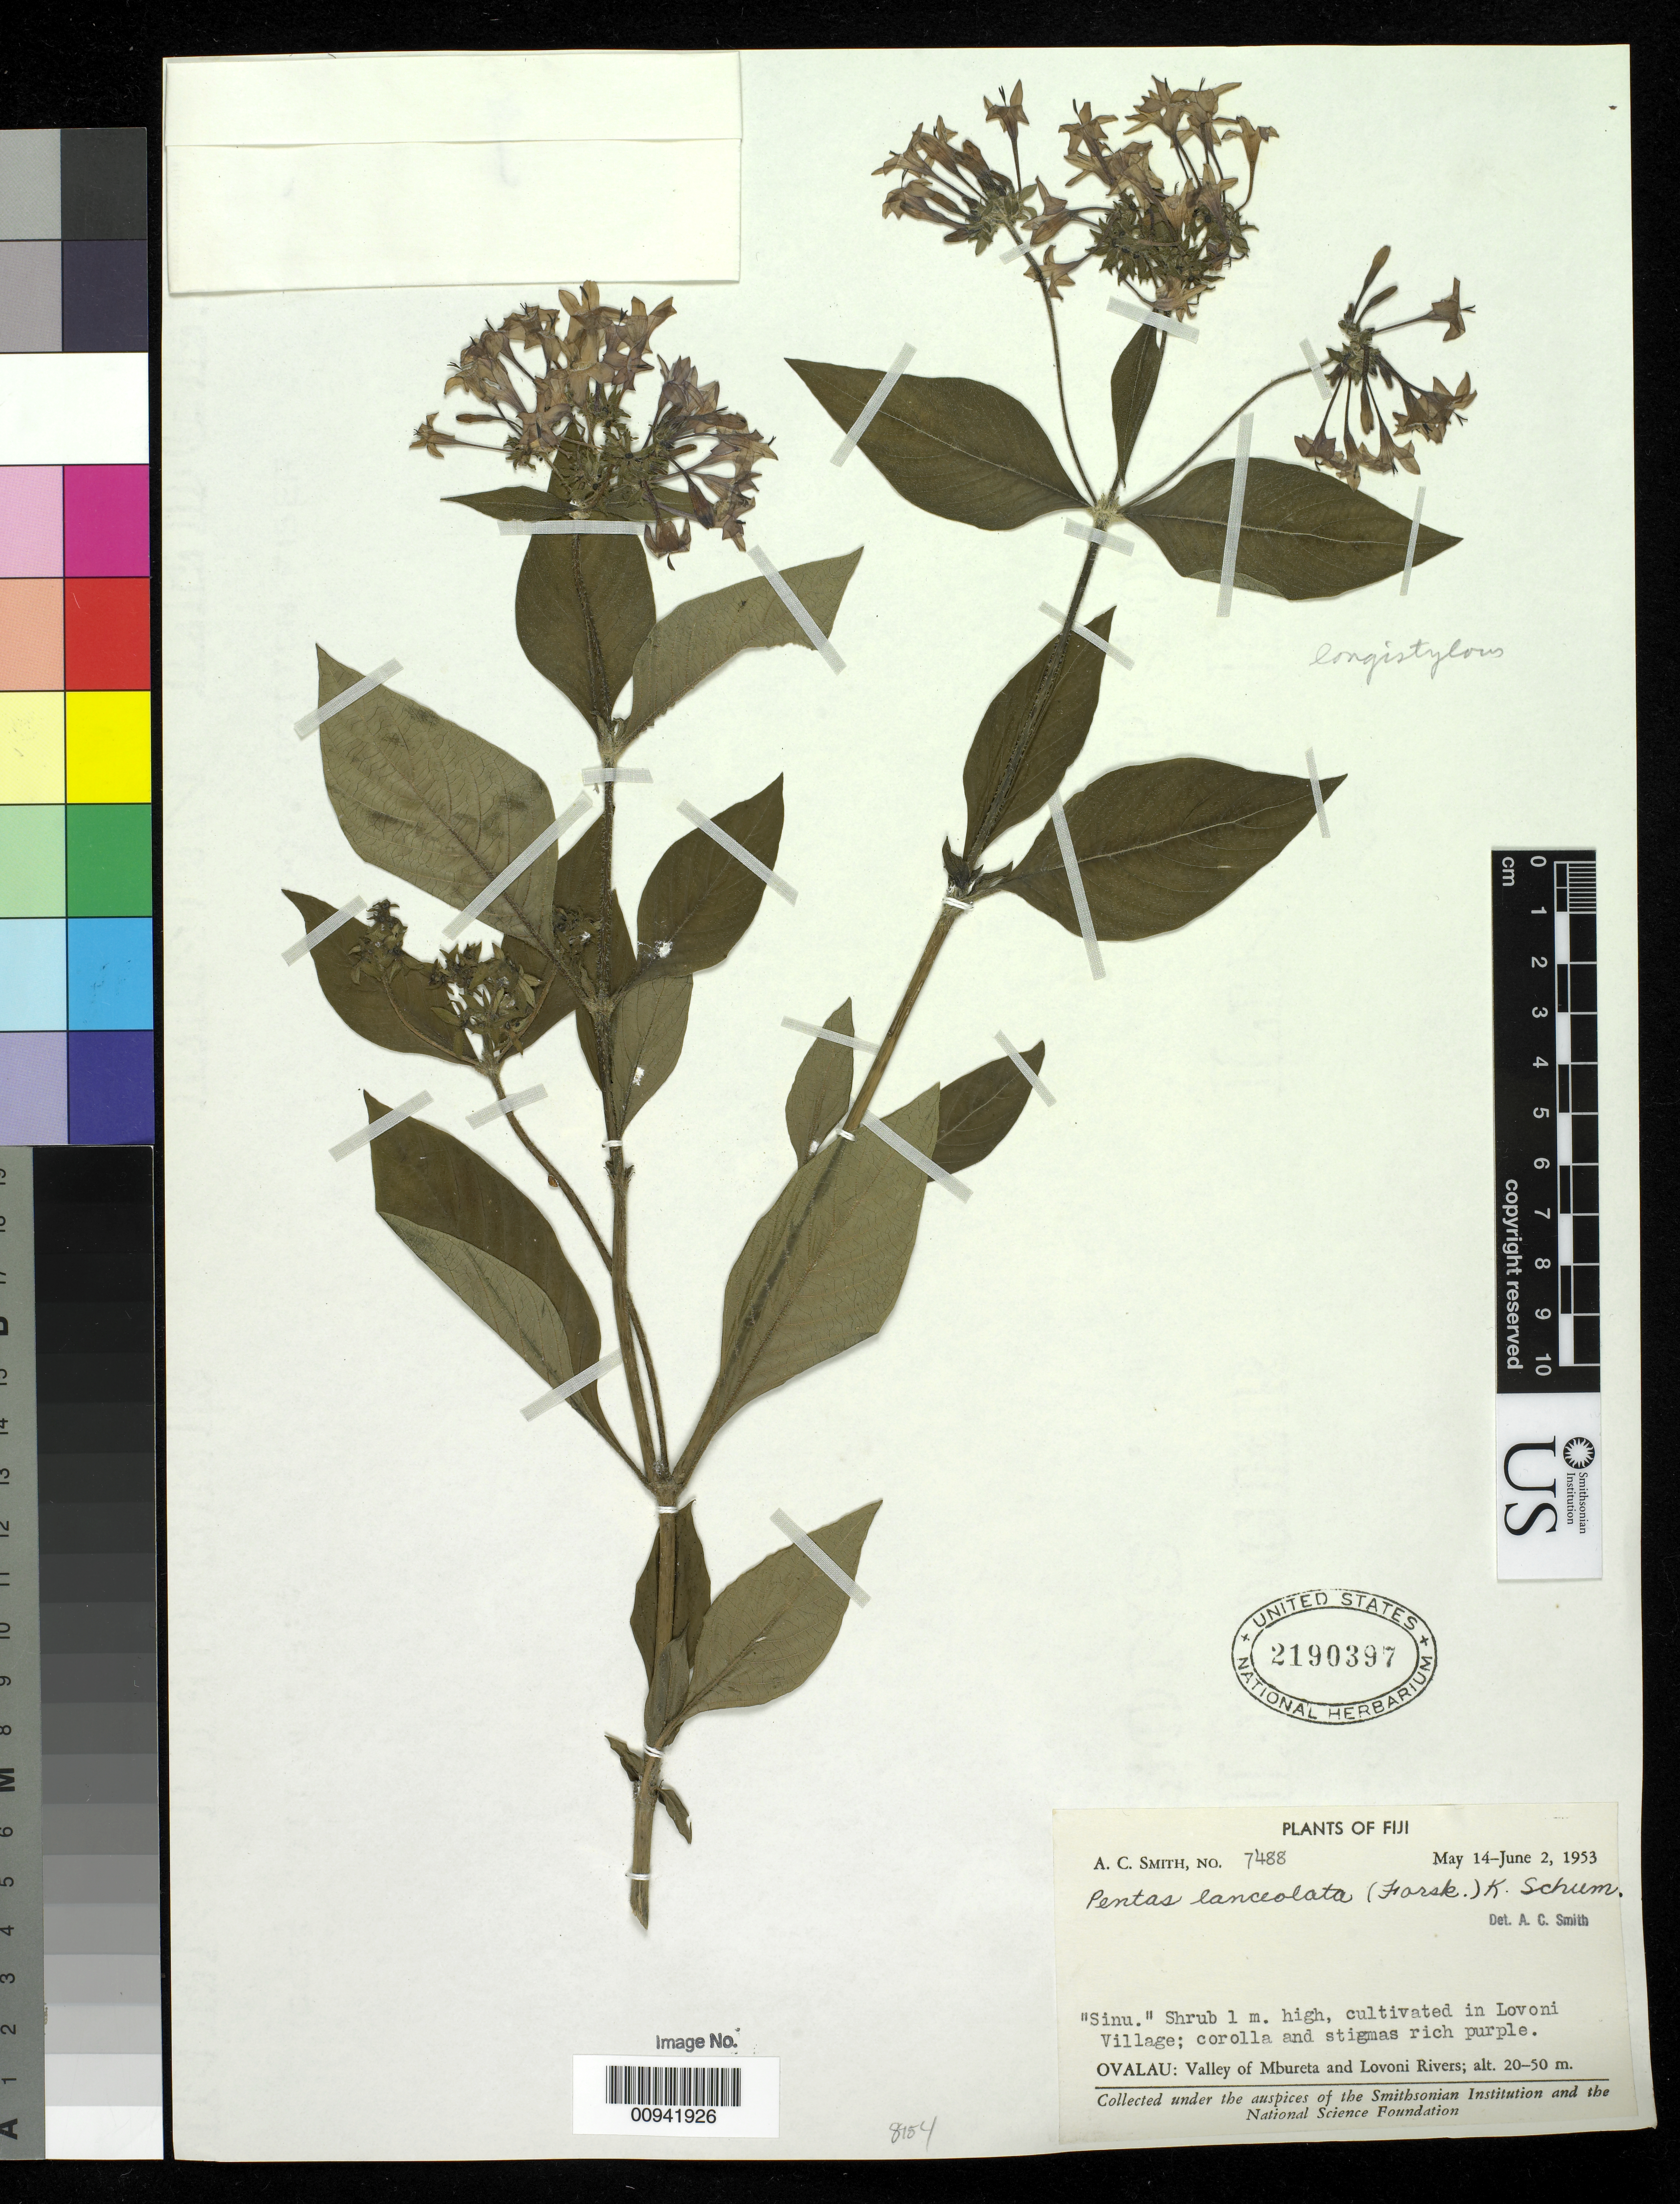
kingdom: Plantae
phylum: Tracheophyta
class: Magnoliopsida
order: Gentianales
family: Rubiaceae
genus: Pentas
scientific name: Pentas lanceolata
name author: (Forssk.) Deflers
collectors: C. A. Smith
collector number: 7488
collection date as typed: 14 May 1953 to 02 Jun 1953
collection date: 1953-05-14/1953-06-02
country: Fiji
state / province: Eastern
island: Ovalau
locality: Valley of Mbureta and Lovoni Rivers, Lovoni Village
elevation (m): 20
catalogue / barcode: US 2190397